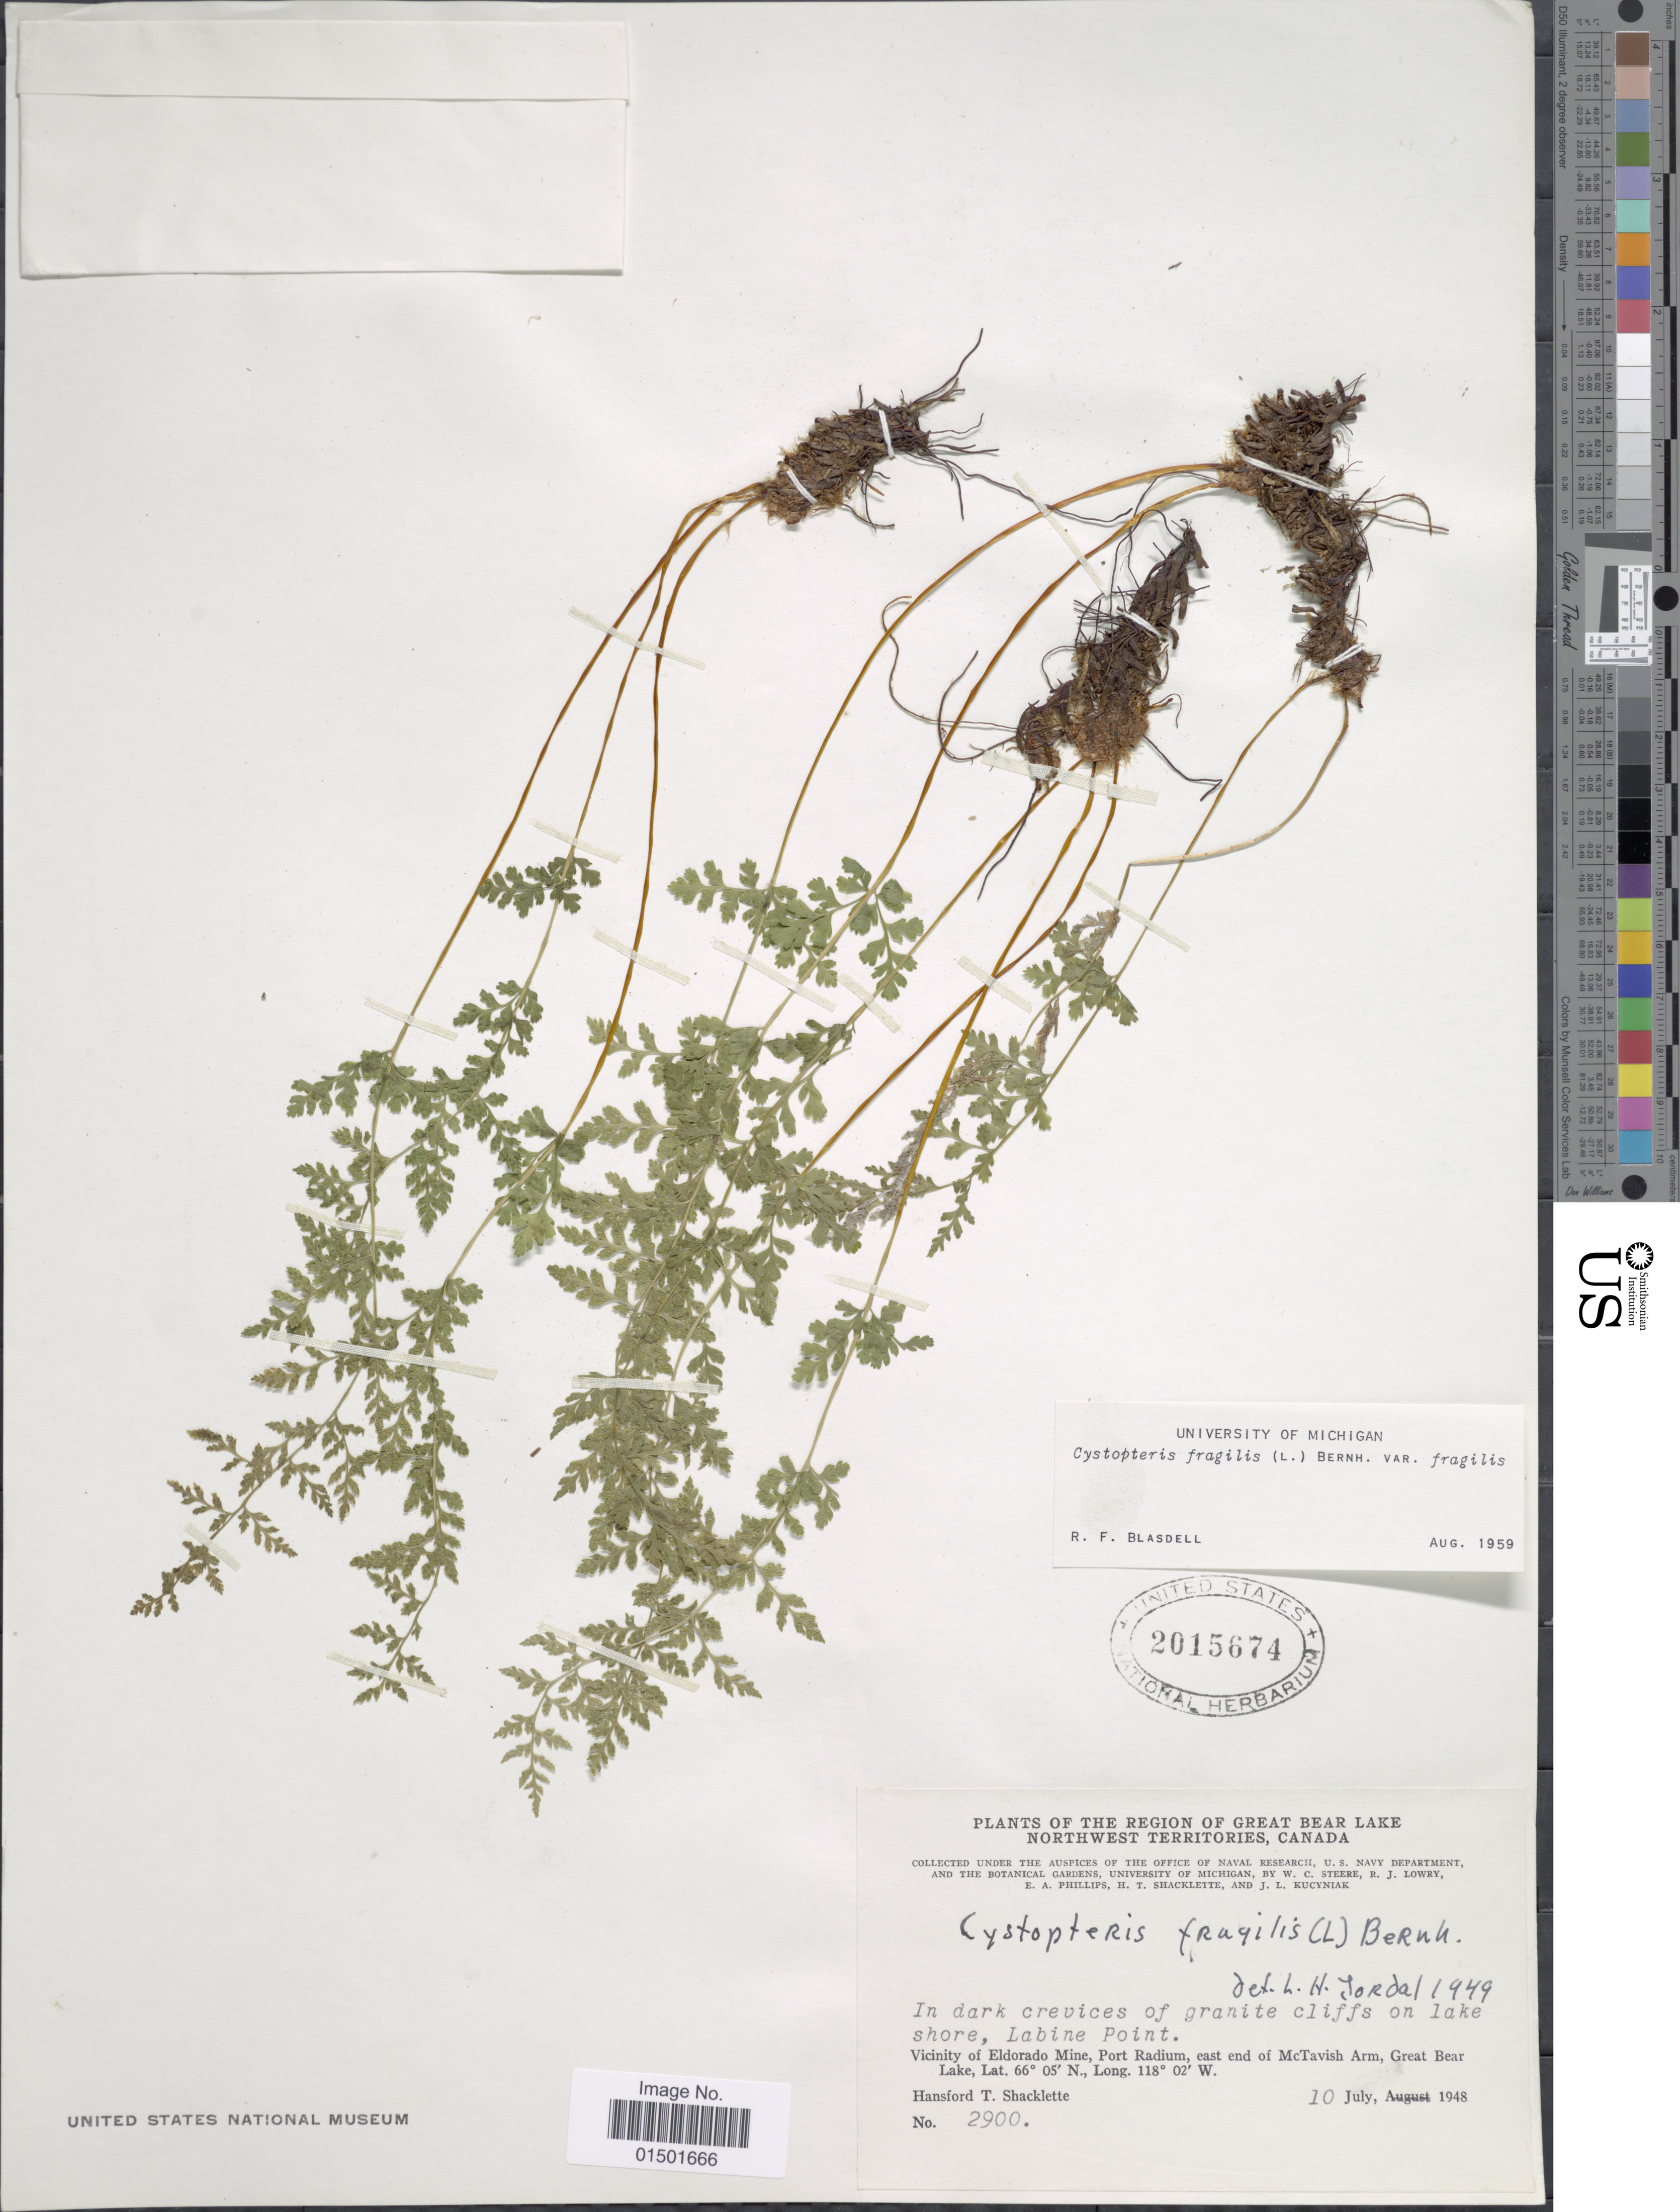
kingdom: Plantae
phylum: Tracheophyta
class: Polypodiopsida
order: Polypodiales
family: Cystopteridaceae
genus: Cystopteris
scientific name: Cystopteris fragilis var. fragilis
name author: (L.) Bernh.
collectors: H. Shacklette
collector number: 2900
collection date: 1948-07-10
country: Canada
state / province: Northwest Territories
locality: Region of Great Bear Lake. Vicinity of Eldorado Mine, Port Radium, east end of McTavish Arm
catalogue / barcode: US 2015674